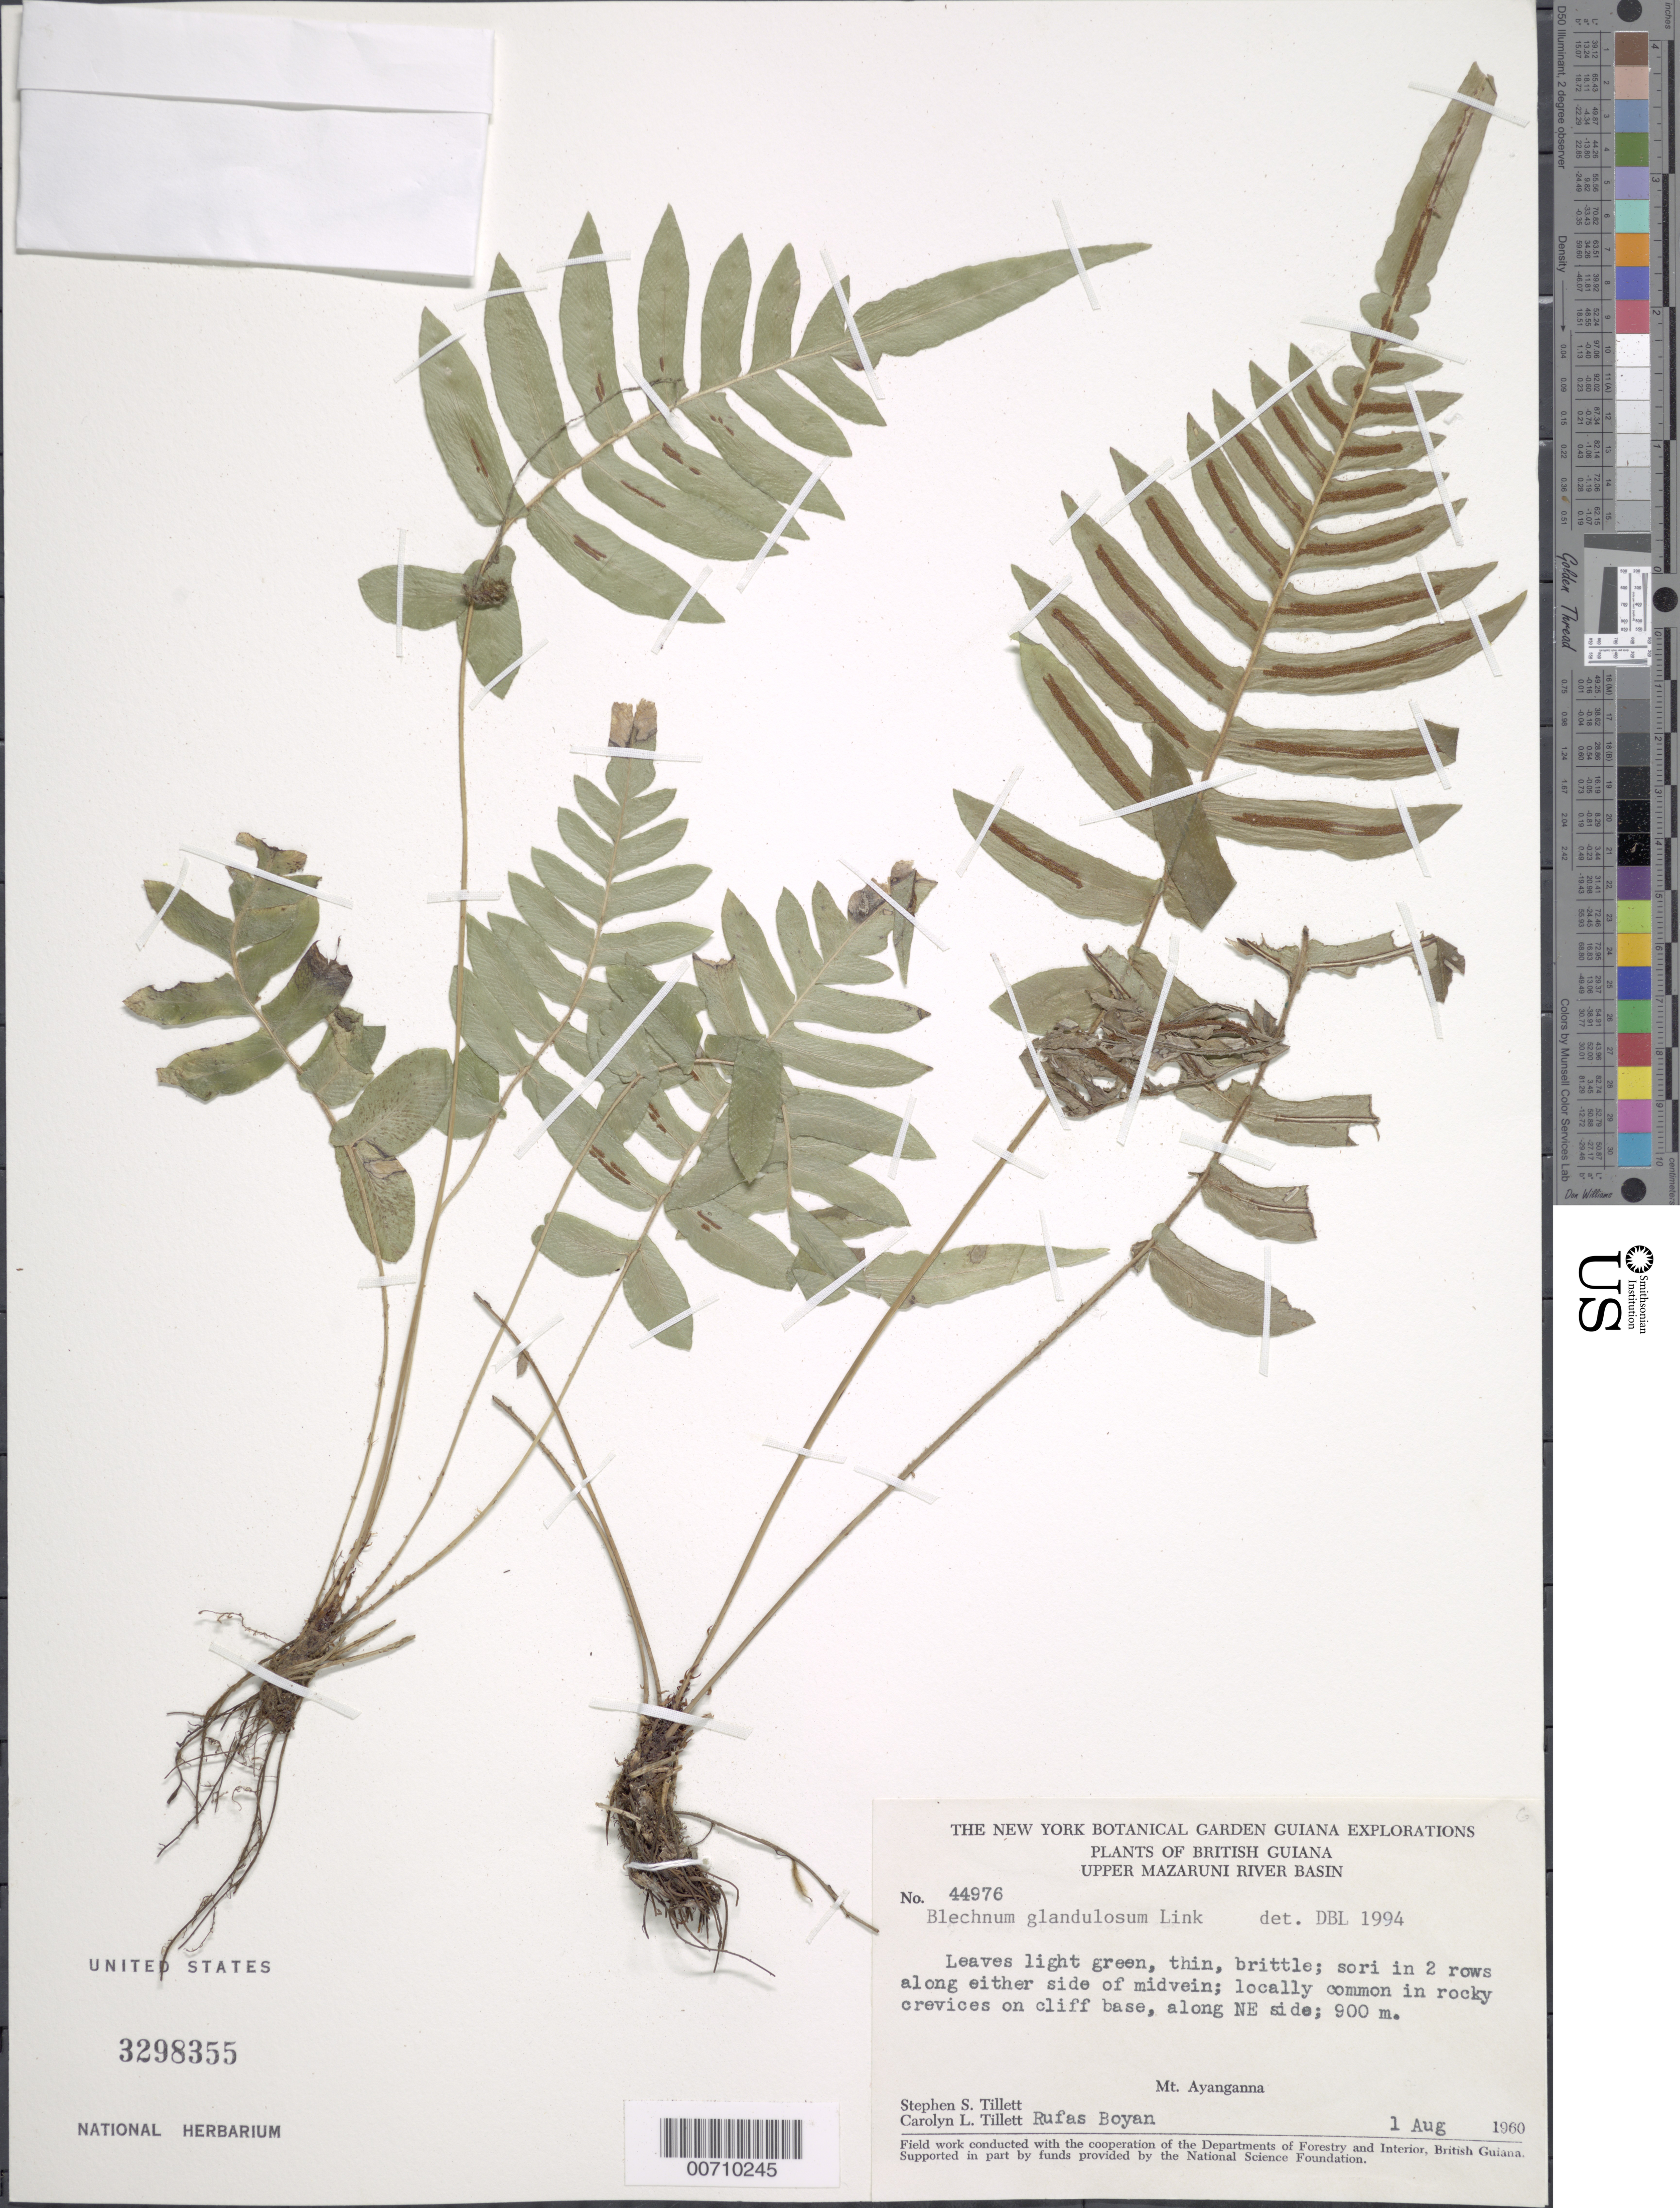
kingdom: Plantae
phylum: Tracheophyta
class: Polypodiopsida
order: Polypodiales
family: Blechnaceae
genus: Blechnum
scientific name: Blechnum glandulosum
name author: Link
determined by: Lellinger, David B., (BOT), Smithsonian Institution - National Museum of Natural History (UNITED STATES)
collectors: S. S. Tillett, C. L. Tillett & R. Boyan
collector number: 44976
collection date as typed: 1-Aug-60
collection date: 1960-08-01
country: Guyana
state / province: Cuyuni-Mazaruni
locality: Mt. Ayanganna, NE side of, Upper Mazaruni R Basin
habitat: Rocky crevices on cliff base, along NE side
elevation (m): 800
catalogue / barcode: US 3298355